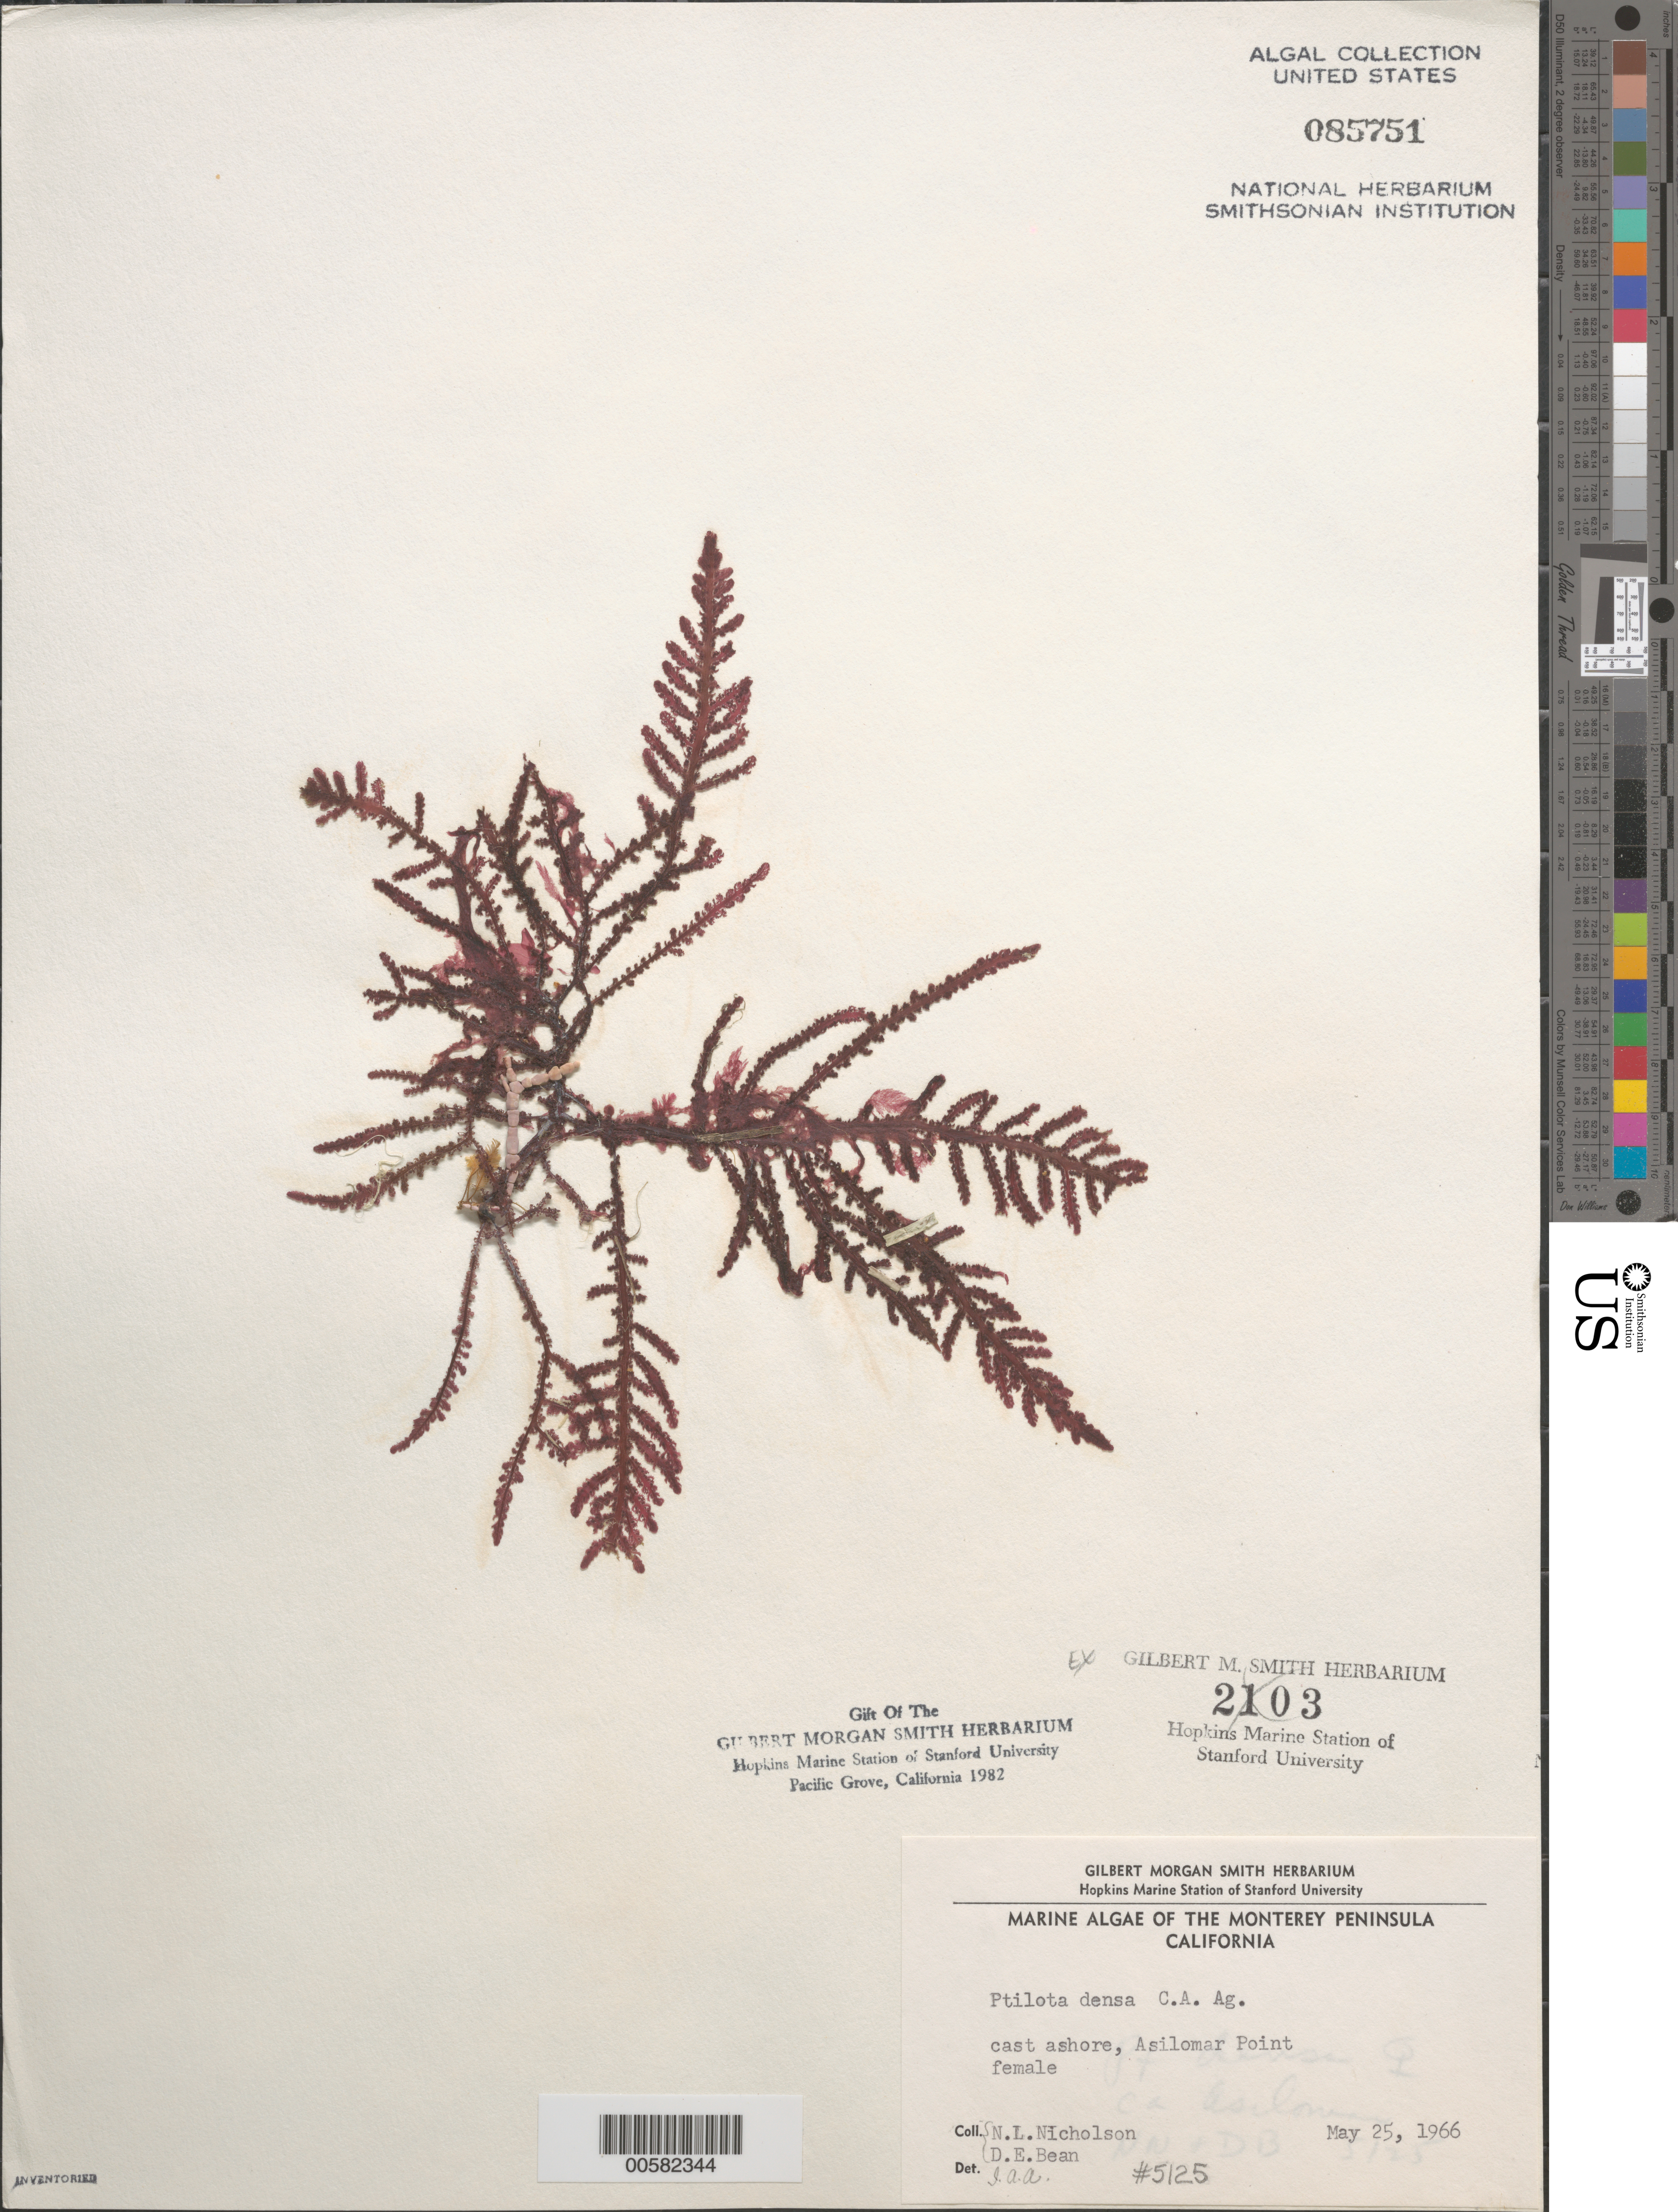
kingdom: Plantae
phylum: Rhodophyta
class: Florideophyceae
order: Ceramiales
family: Wrangeliaceae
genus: Ptilota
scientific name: Ptilota densa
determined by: Abbott, Isabella A.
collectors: N. Nicholson & D. Bean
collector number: IAA 5125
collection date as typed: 25 May 1966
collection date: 1966-05-25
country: United States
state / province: California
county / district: Monterey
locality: Asilomar Point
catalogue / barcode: US 85751